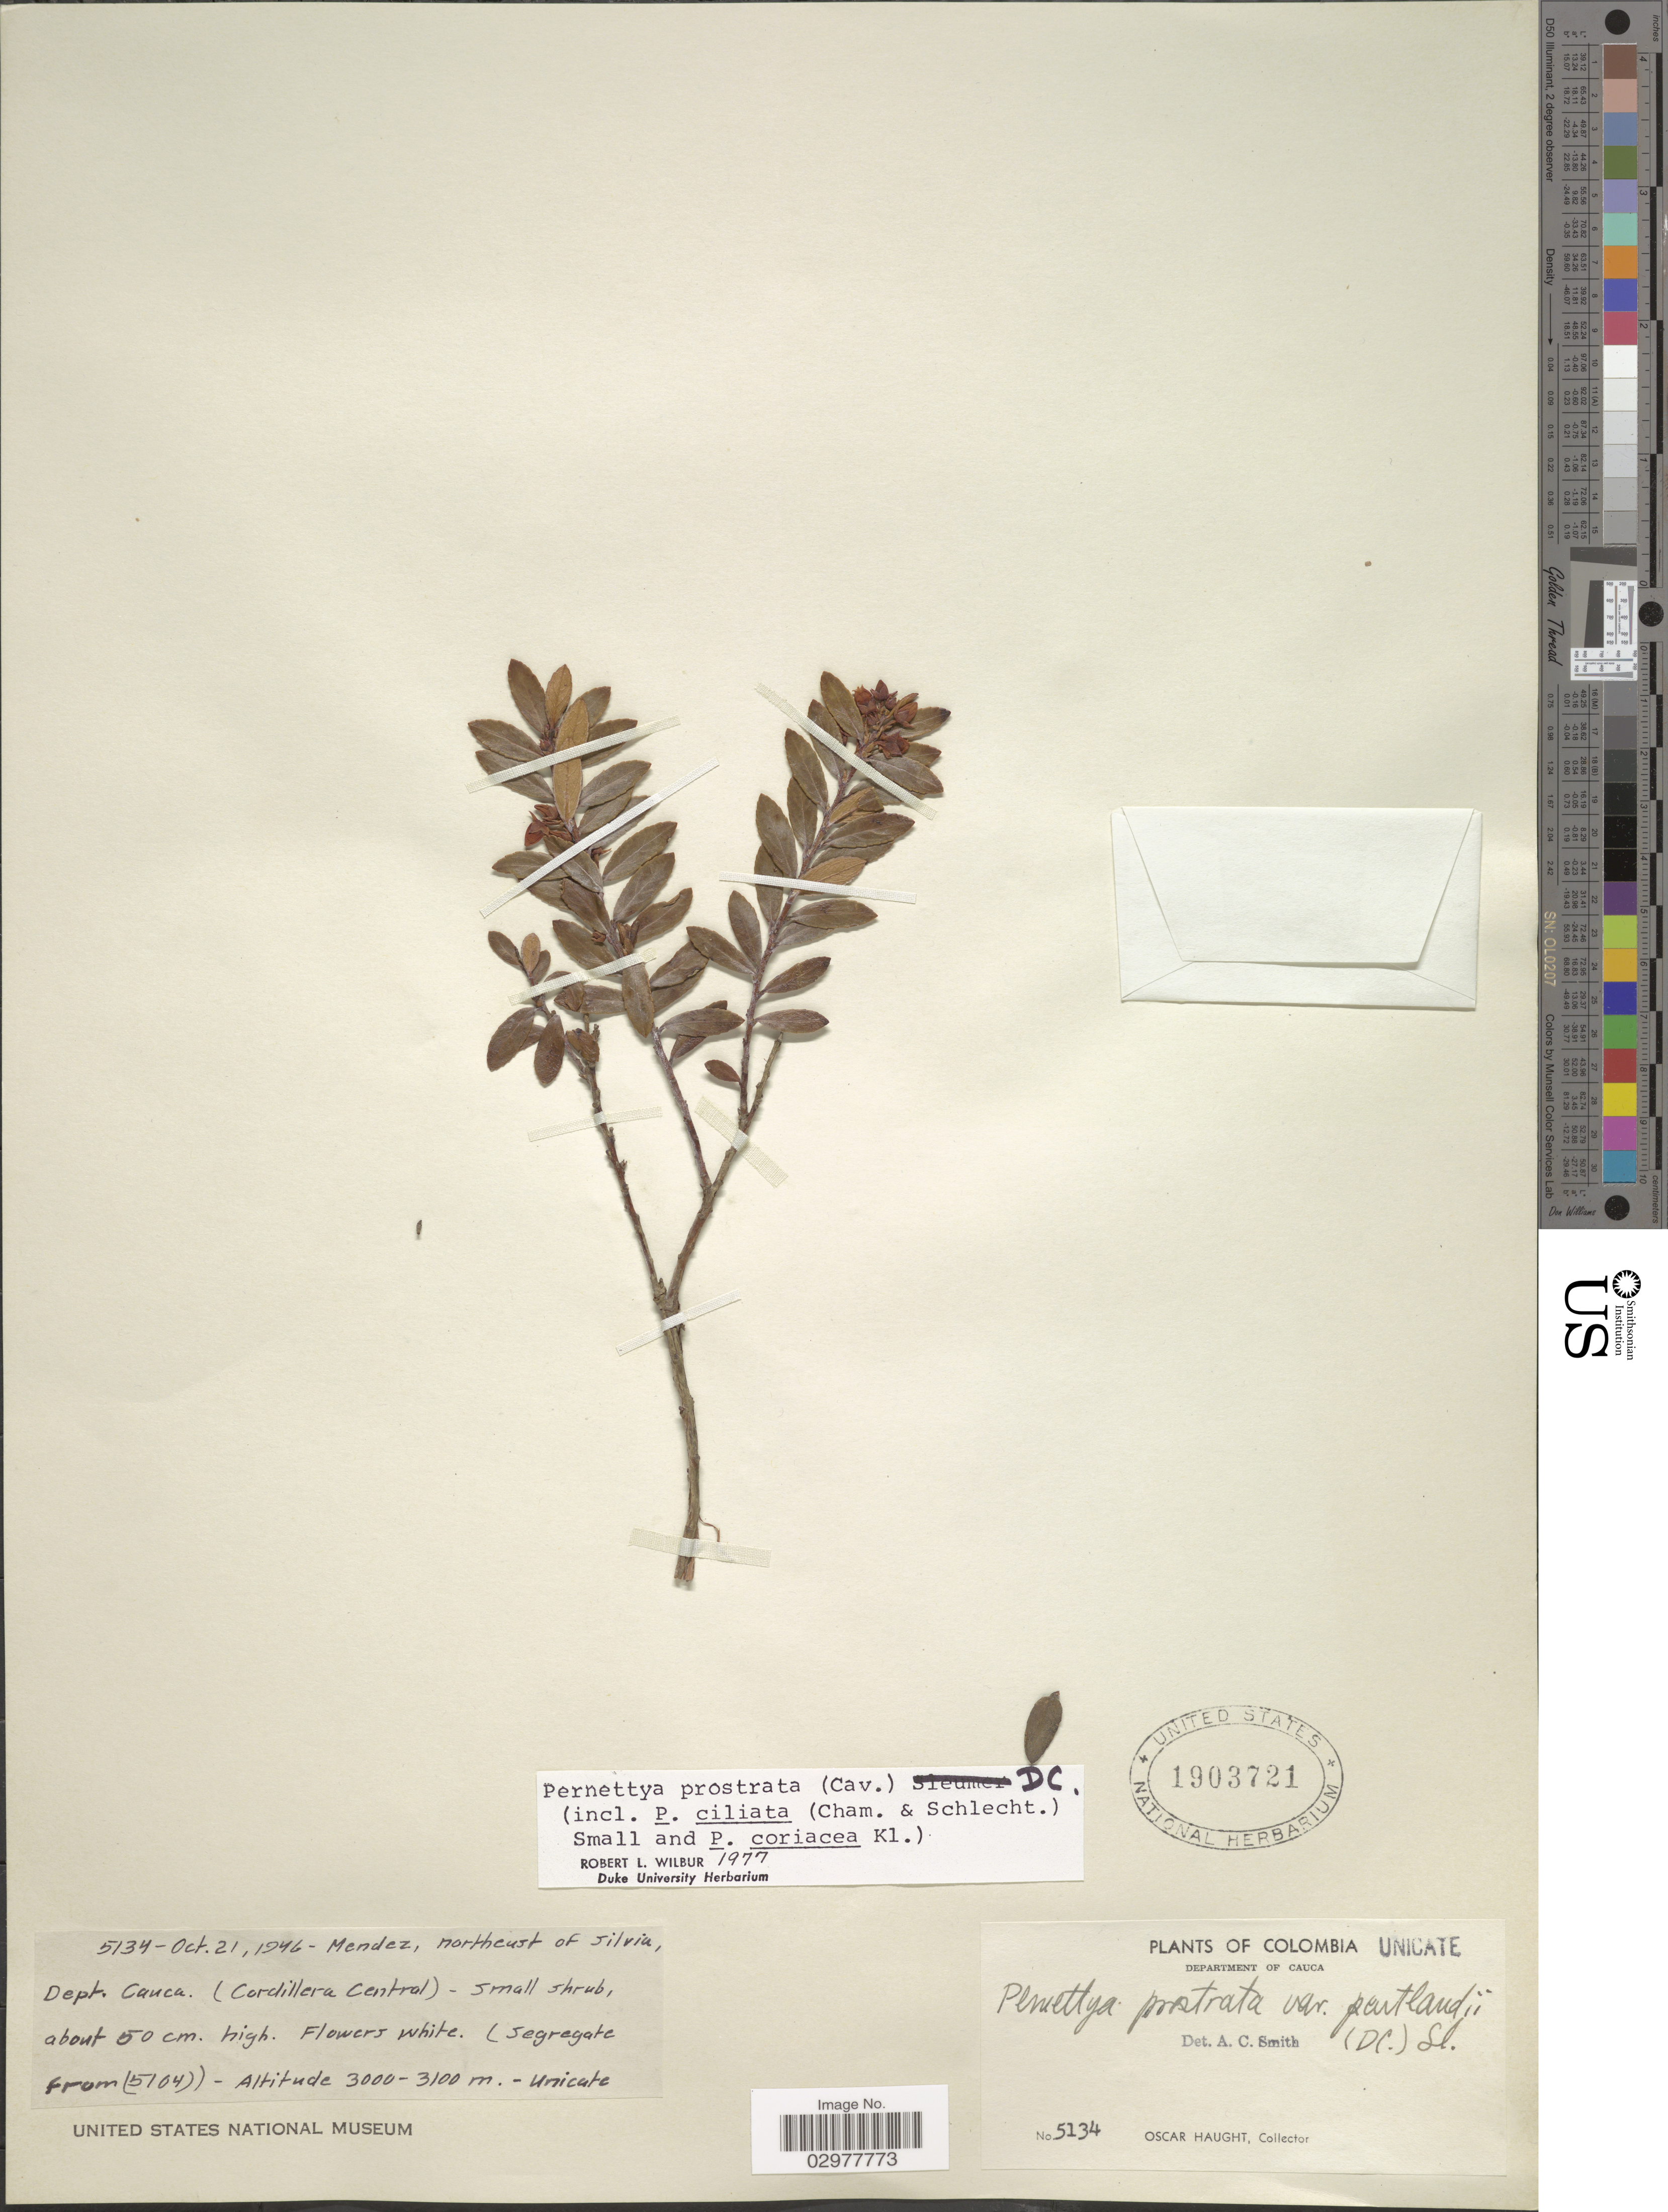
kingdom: Plantae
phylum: Tracheophyta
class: Magnoliopsida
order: Ericales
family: Ericaceae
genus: Pernettya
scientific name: Pernettya prostrata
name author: (Cav.) DC.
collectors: O. L. Haught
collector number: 5134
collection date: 1946-10-21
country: Colombia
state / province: Cauca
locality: Department of Cauca (Cordillera Central).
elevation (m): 3000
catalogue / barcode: US 1903721